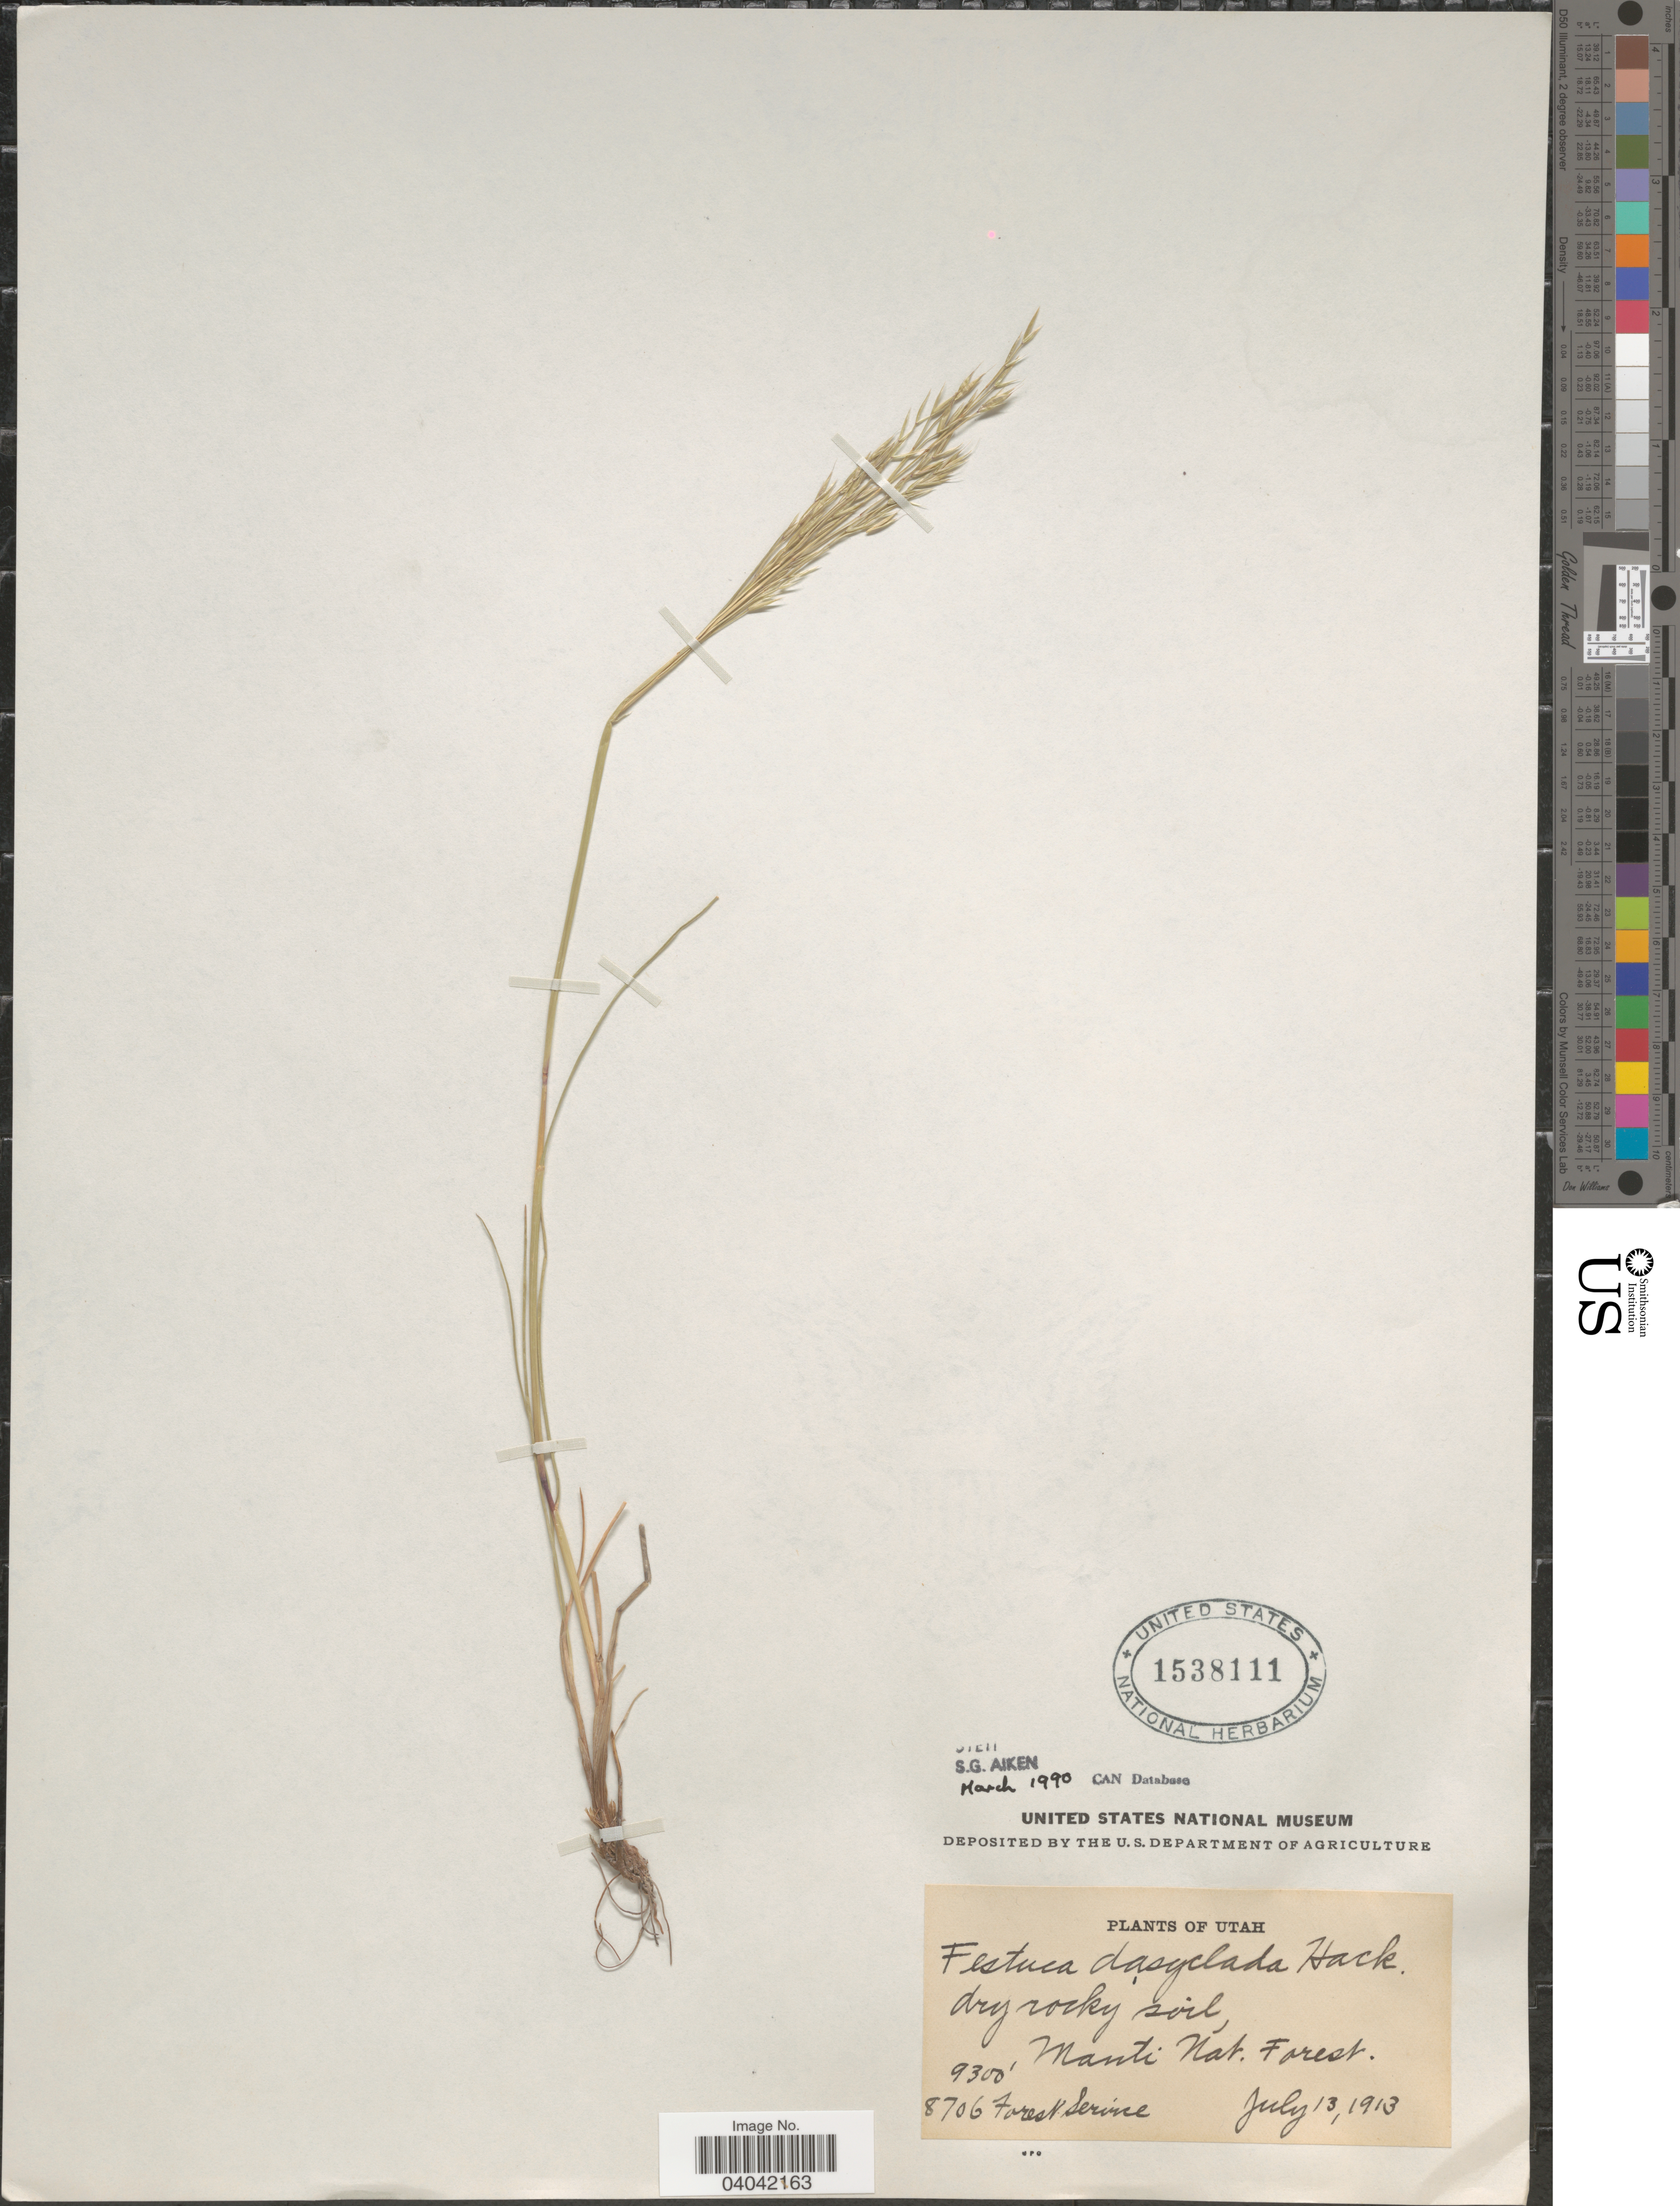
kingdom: Plantae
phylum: Tracheophyta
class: Liliopsida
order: Poales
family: Poaceae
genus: Festuca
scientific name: Festuca dasyclada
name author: Hack. ex W.J. Beal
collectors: Forest Service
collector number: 8706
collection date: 1913-07-13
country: United States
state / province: Utah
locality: Dry rocky soil, Manti Nat. Forest.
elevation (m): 2835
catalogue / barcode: US 1538111